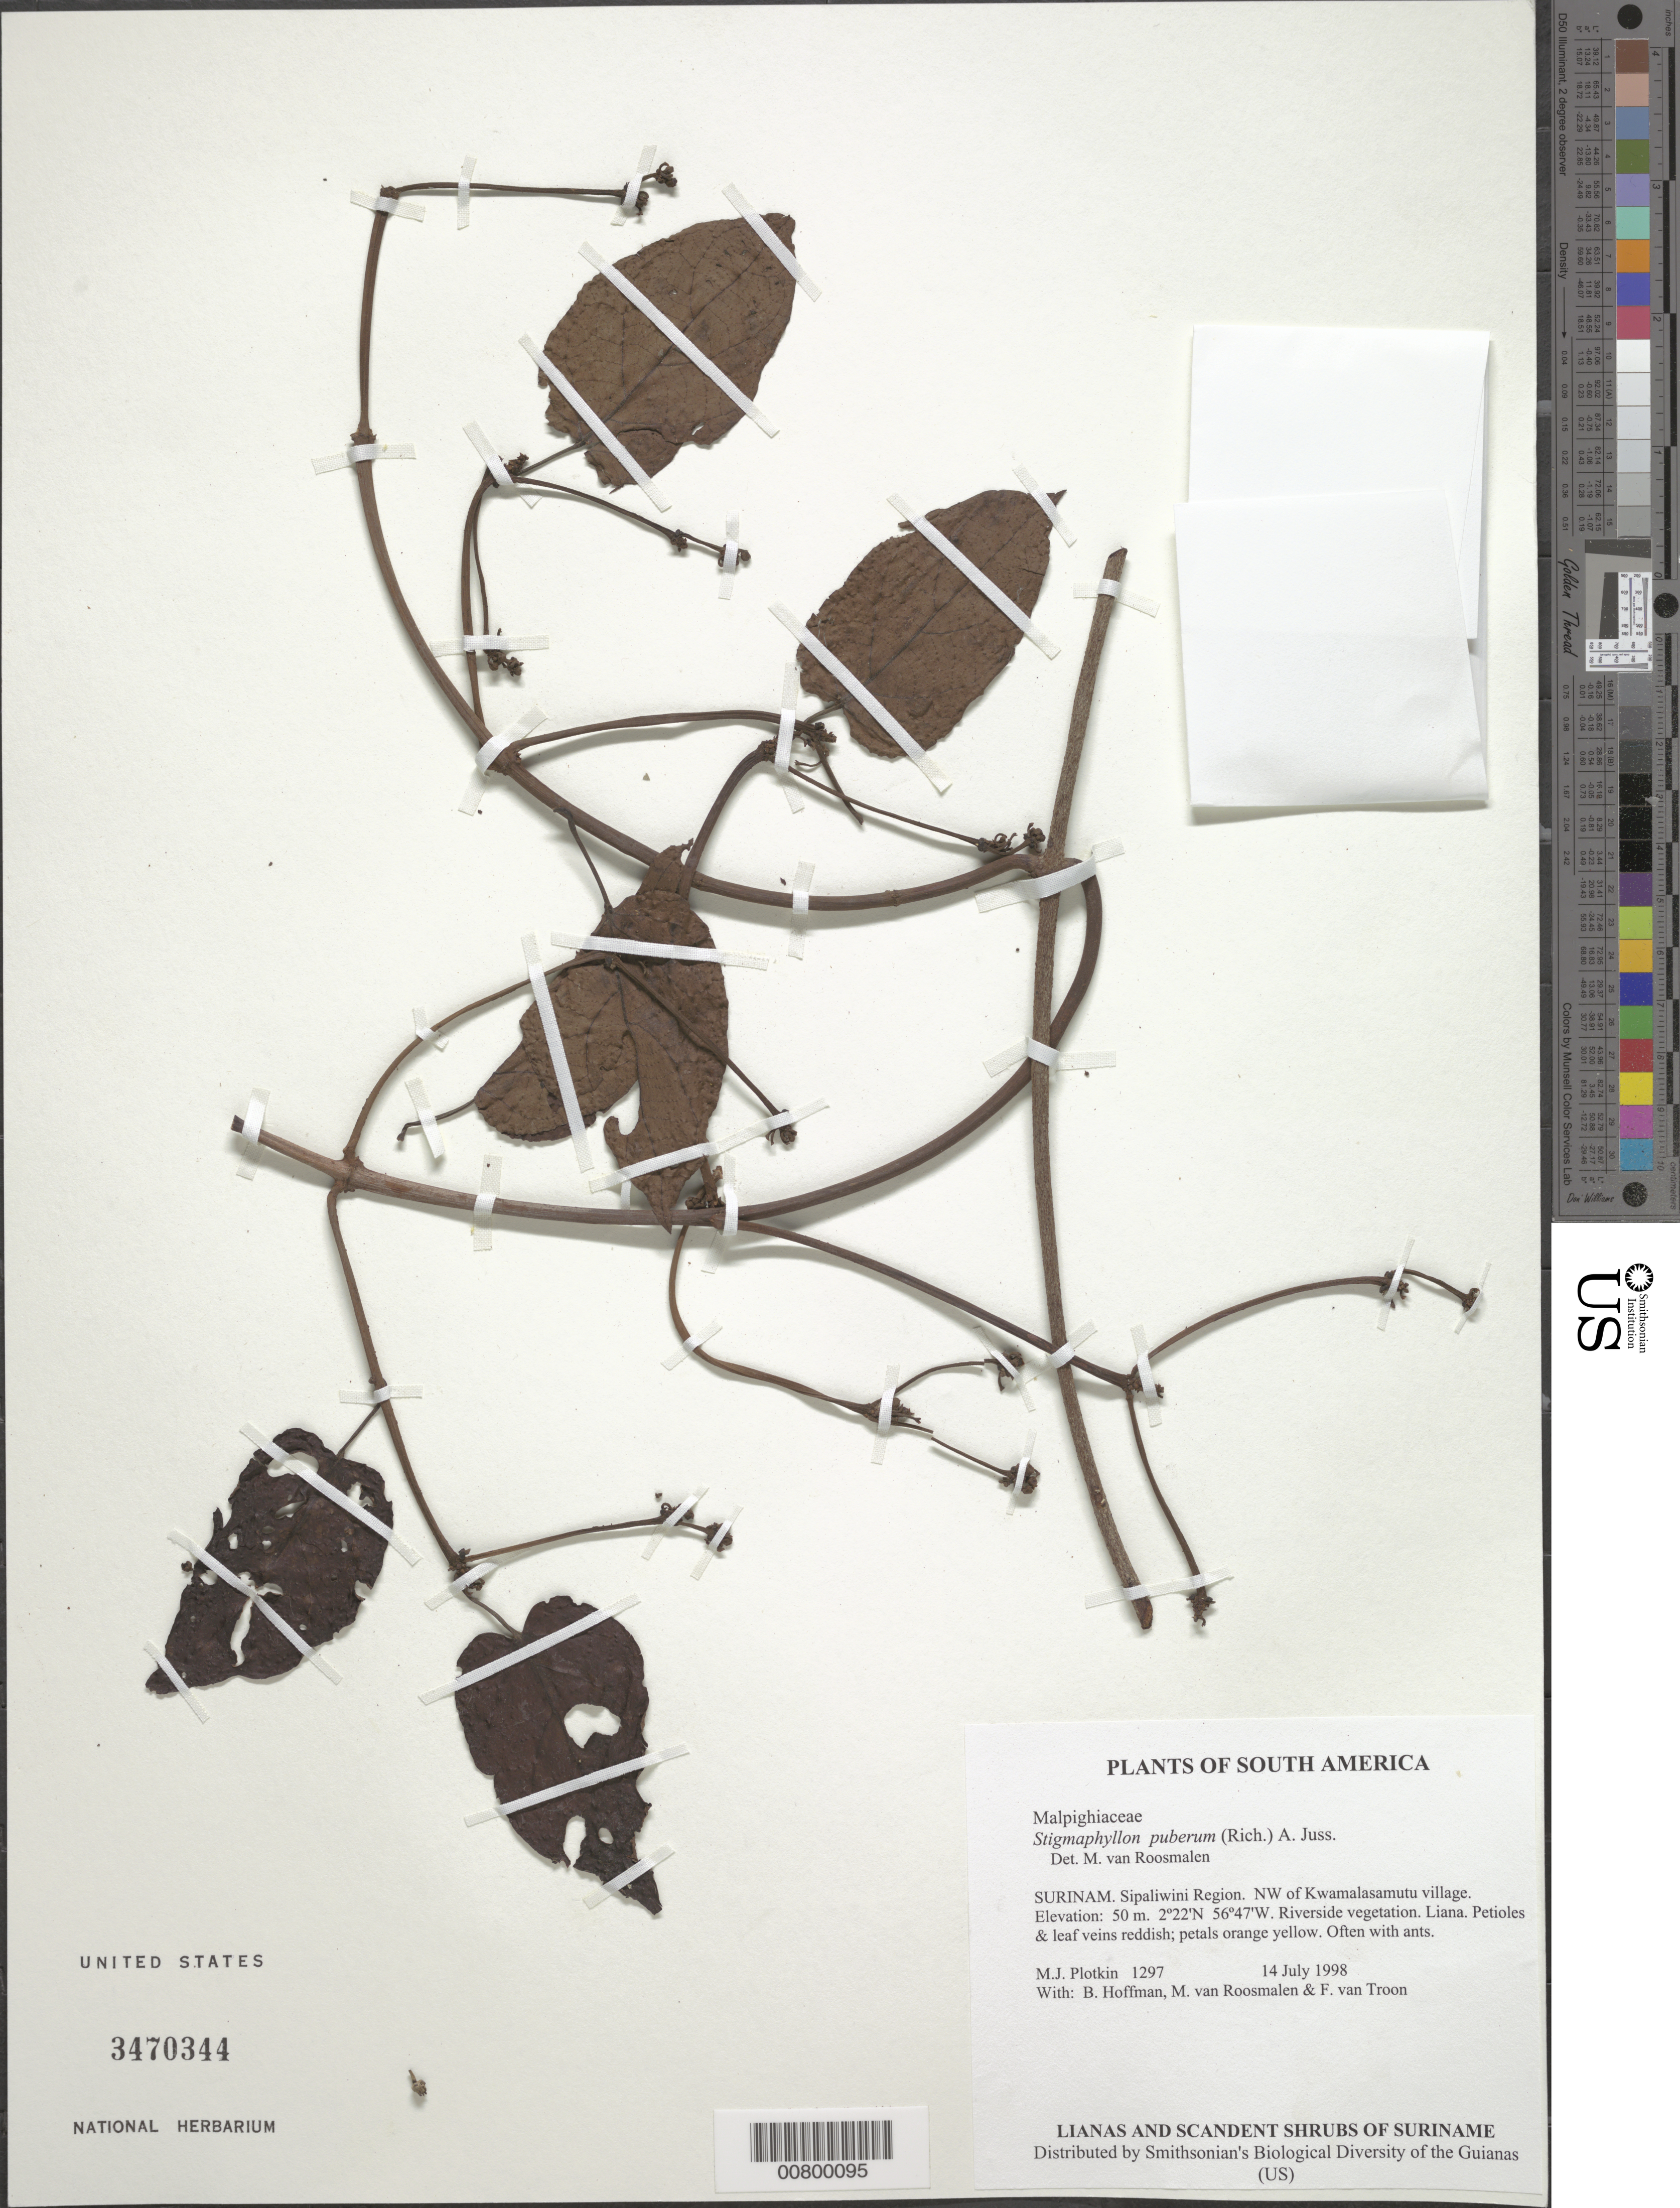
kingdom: Plantae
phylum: Tracheophyta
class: Magnoliopsida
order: Malpighiales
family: Malpighiaceae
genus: Stigmaphyllon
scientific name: Stigmaphyllon puberum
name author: (Rich.) A. Juss.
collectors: M. Plotkin, B. Hoffman, M. G. M. v. Roosmalen & F. Van Troon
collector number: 1297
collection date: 1998-07-14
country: Suriname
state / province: Sipaliwini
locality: NW of Kwamalasamutu village.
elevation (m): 50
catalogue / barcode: US 3470344